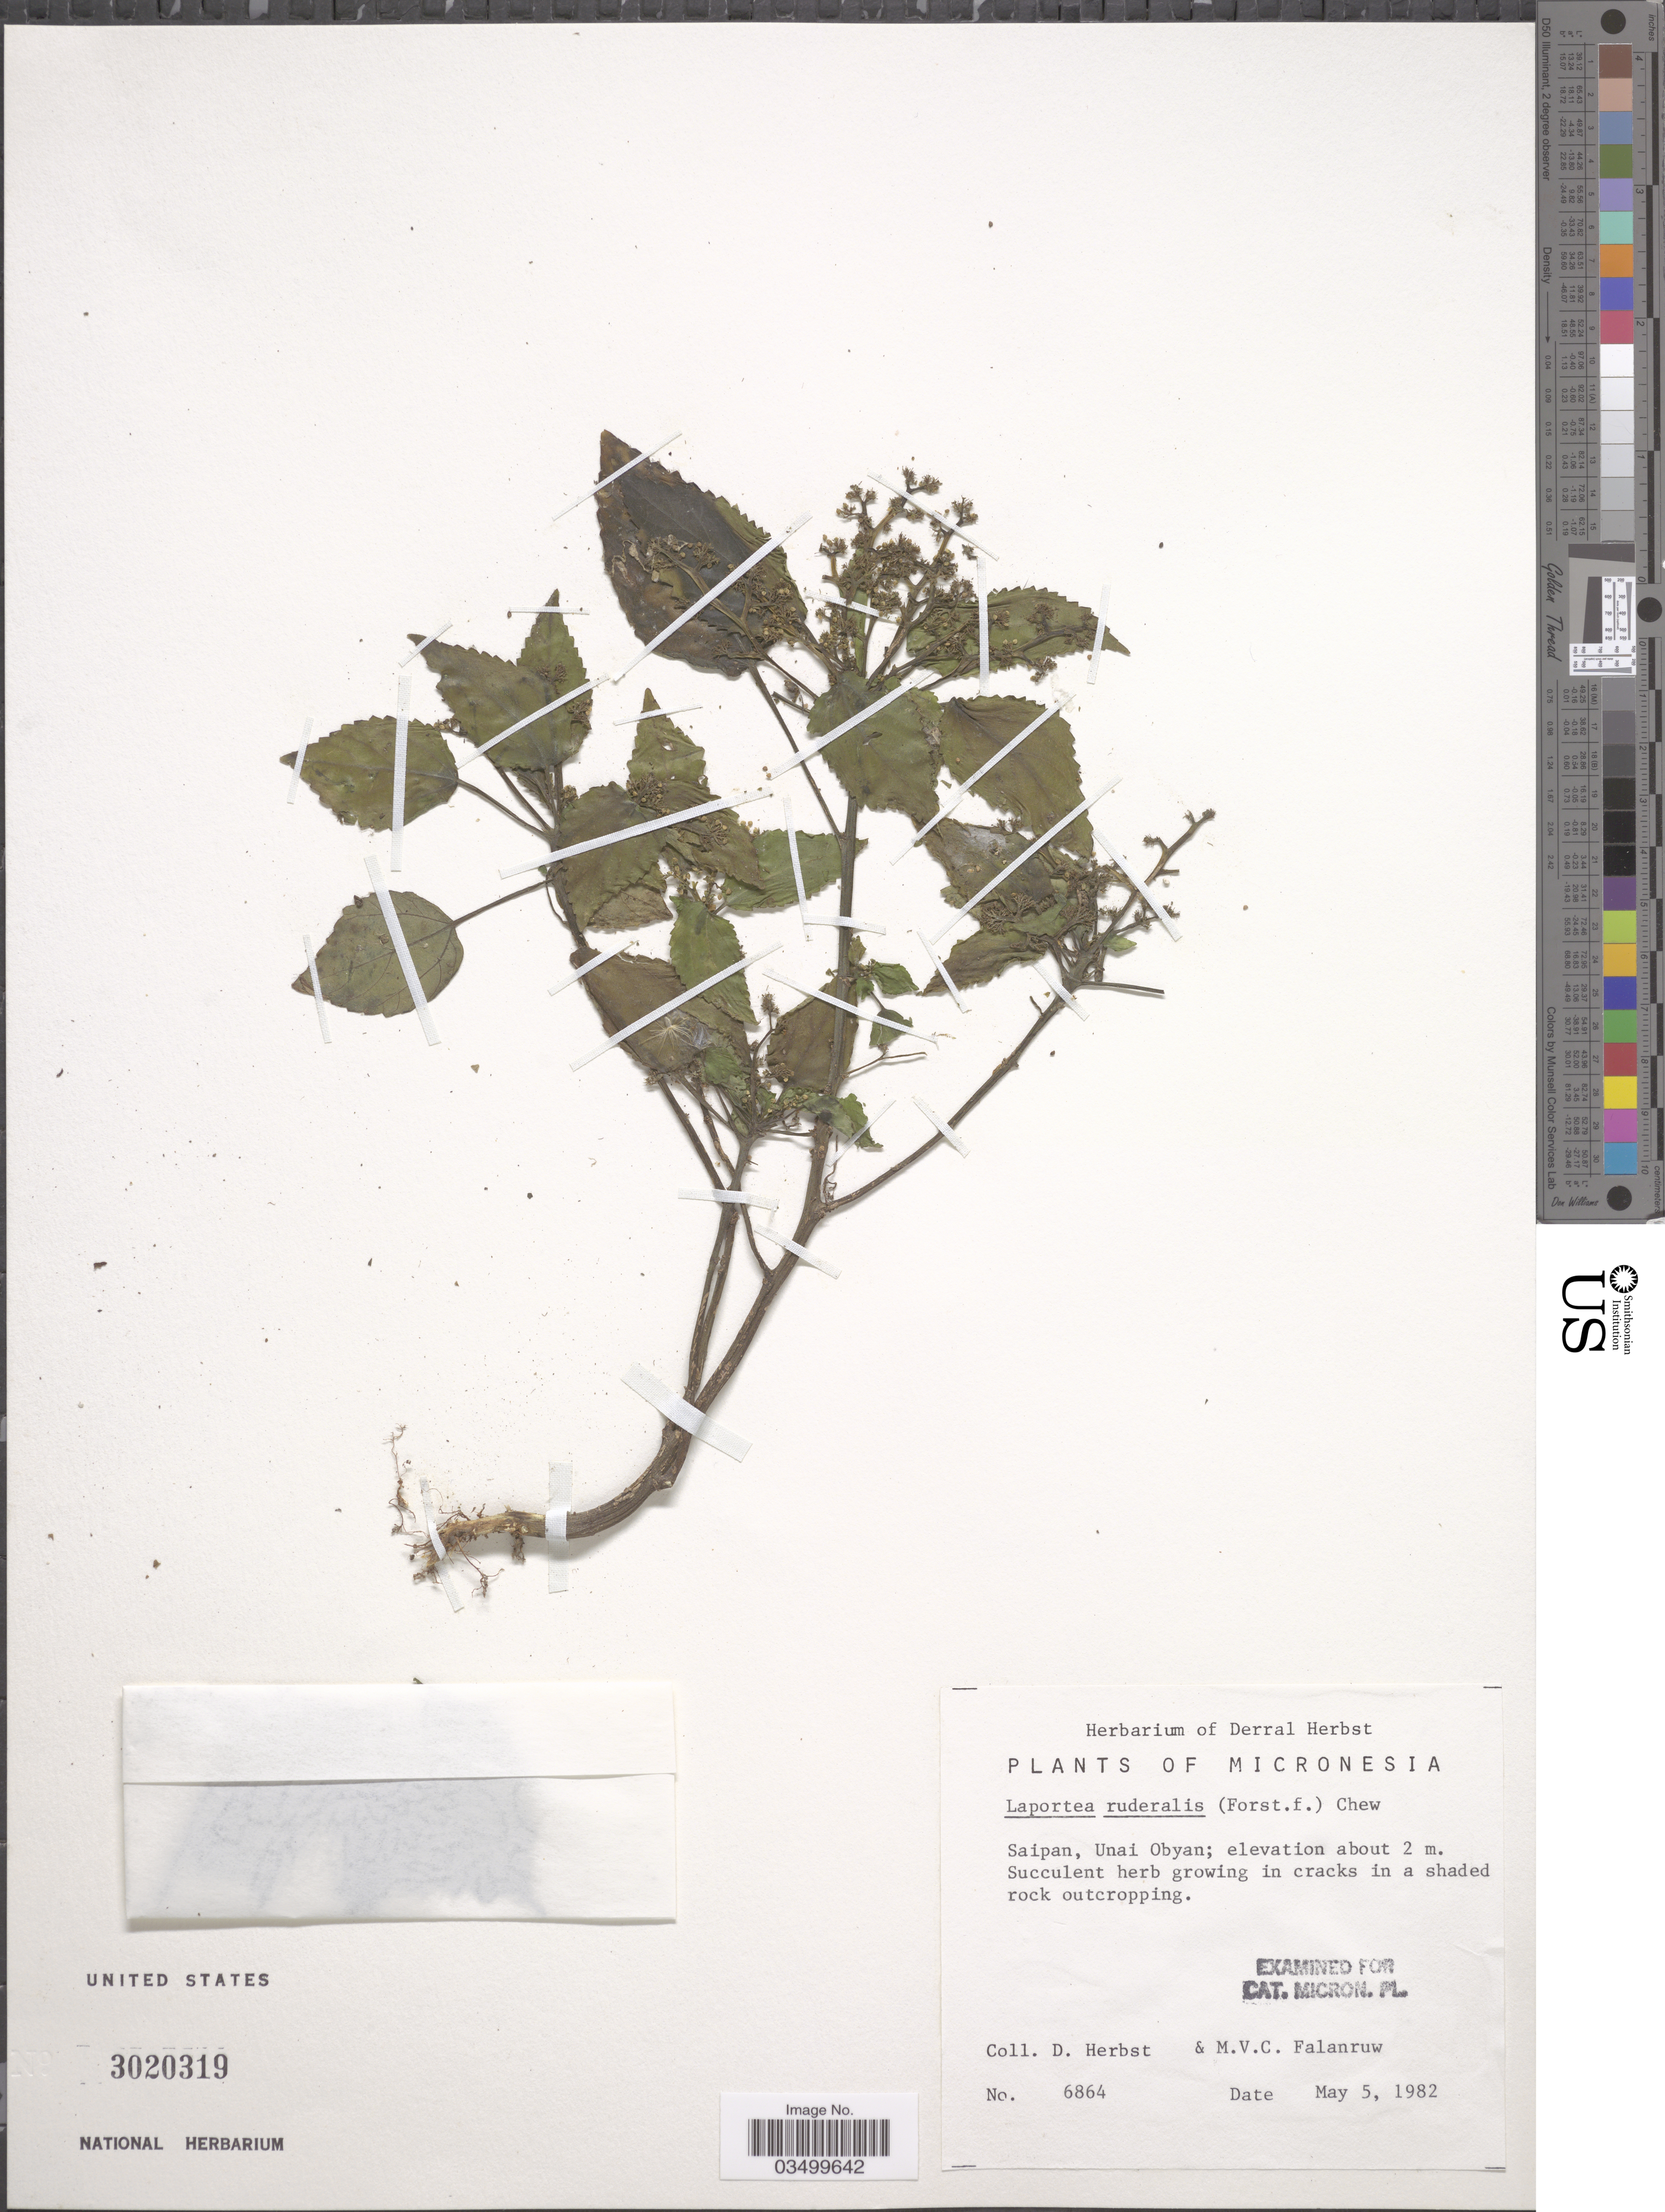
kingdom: Plantae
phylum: Tracheophyta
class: Magnoliopsida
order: Rosales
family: Urticaceae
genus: Laportea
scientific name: Laportea ruderalis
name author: (G. Forst.) Chew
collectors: D. Herbst & M. V. Falanruw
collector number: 6864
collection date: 1982-05-05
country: Northern Mariana Islands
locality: Micronesia. Saipan, Unai Obyan.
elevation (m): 2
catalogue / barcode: US 3020319